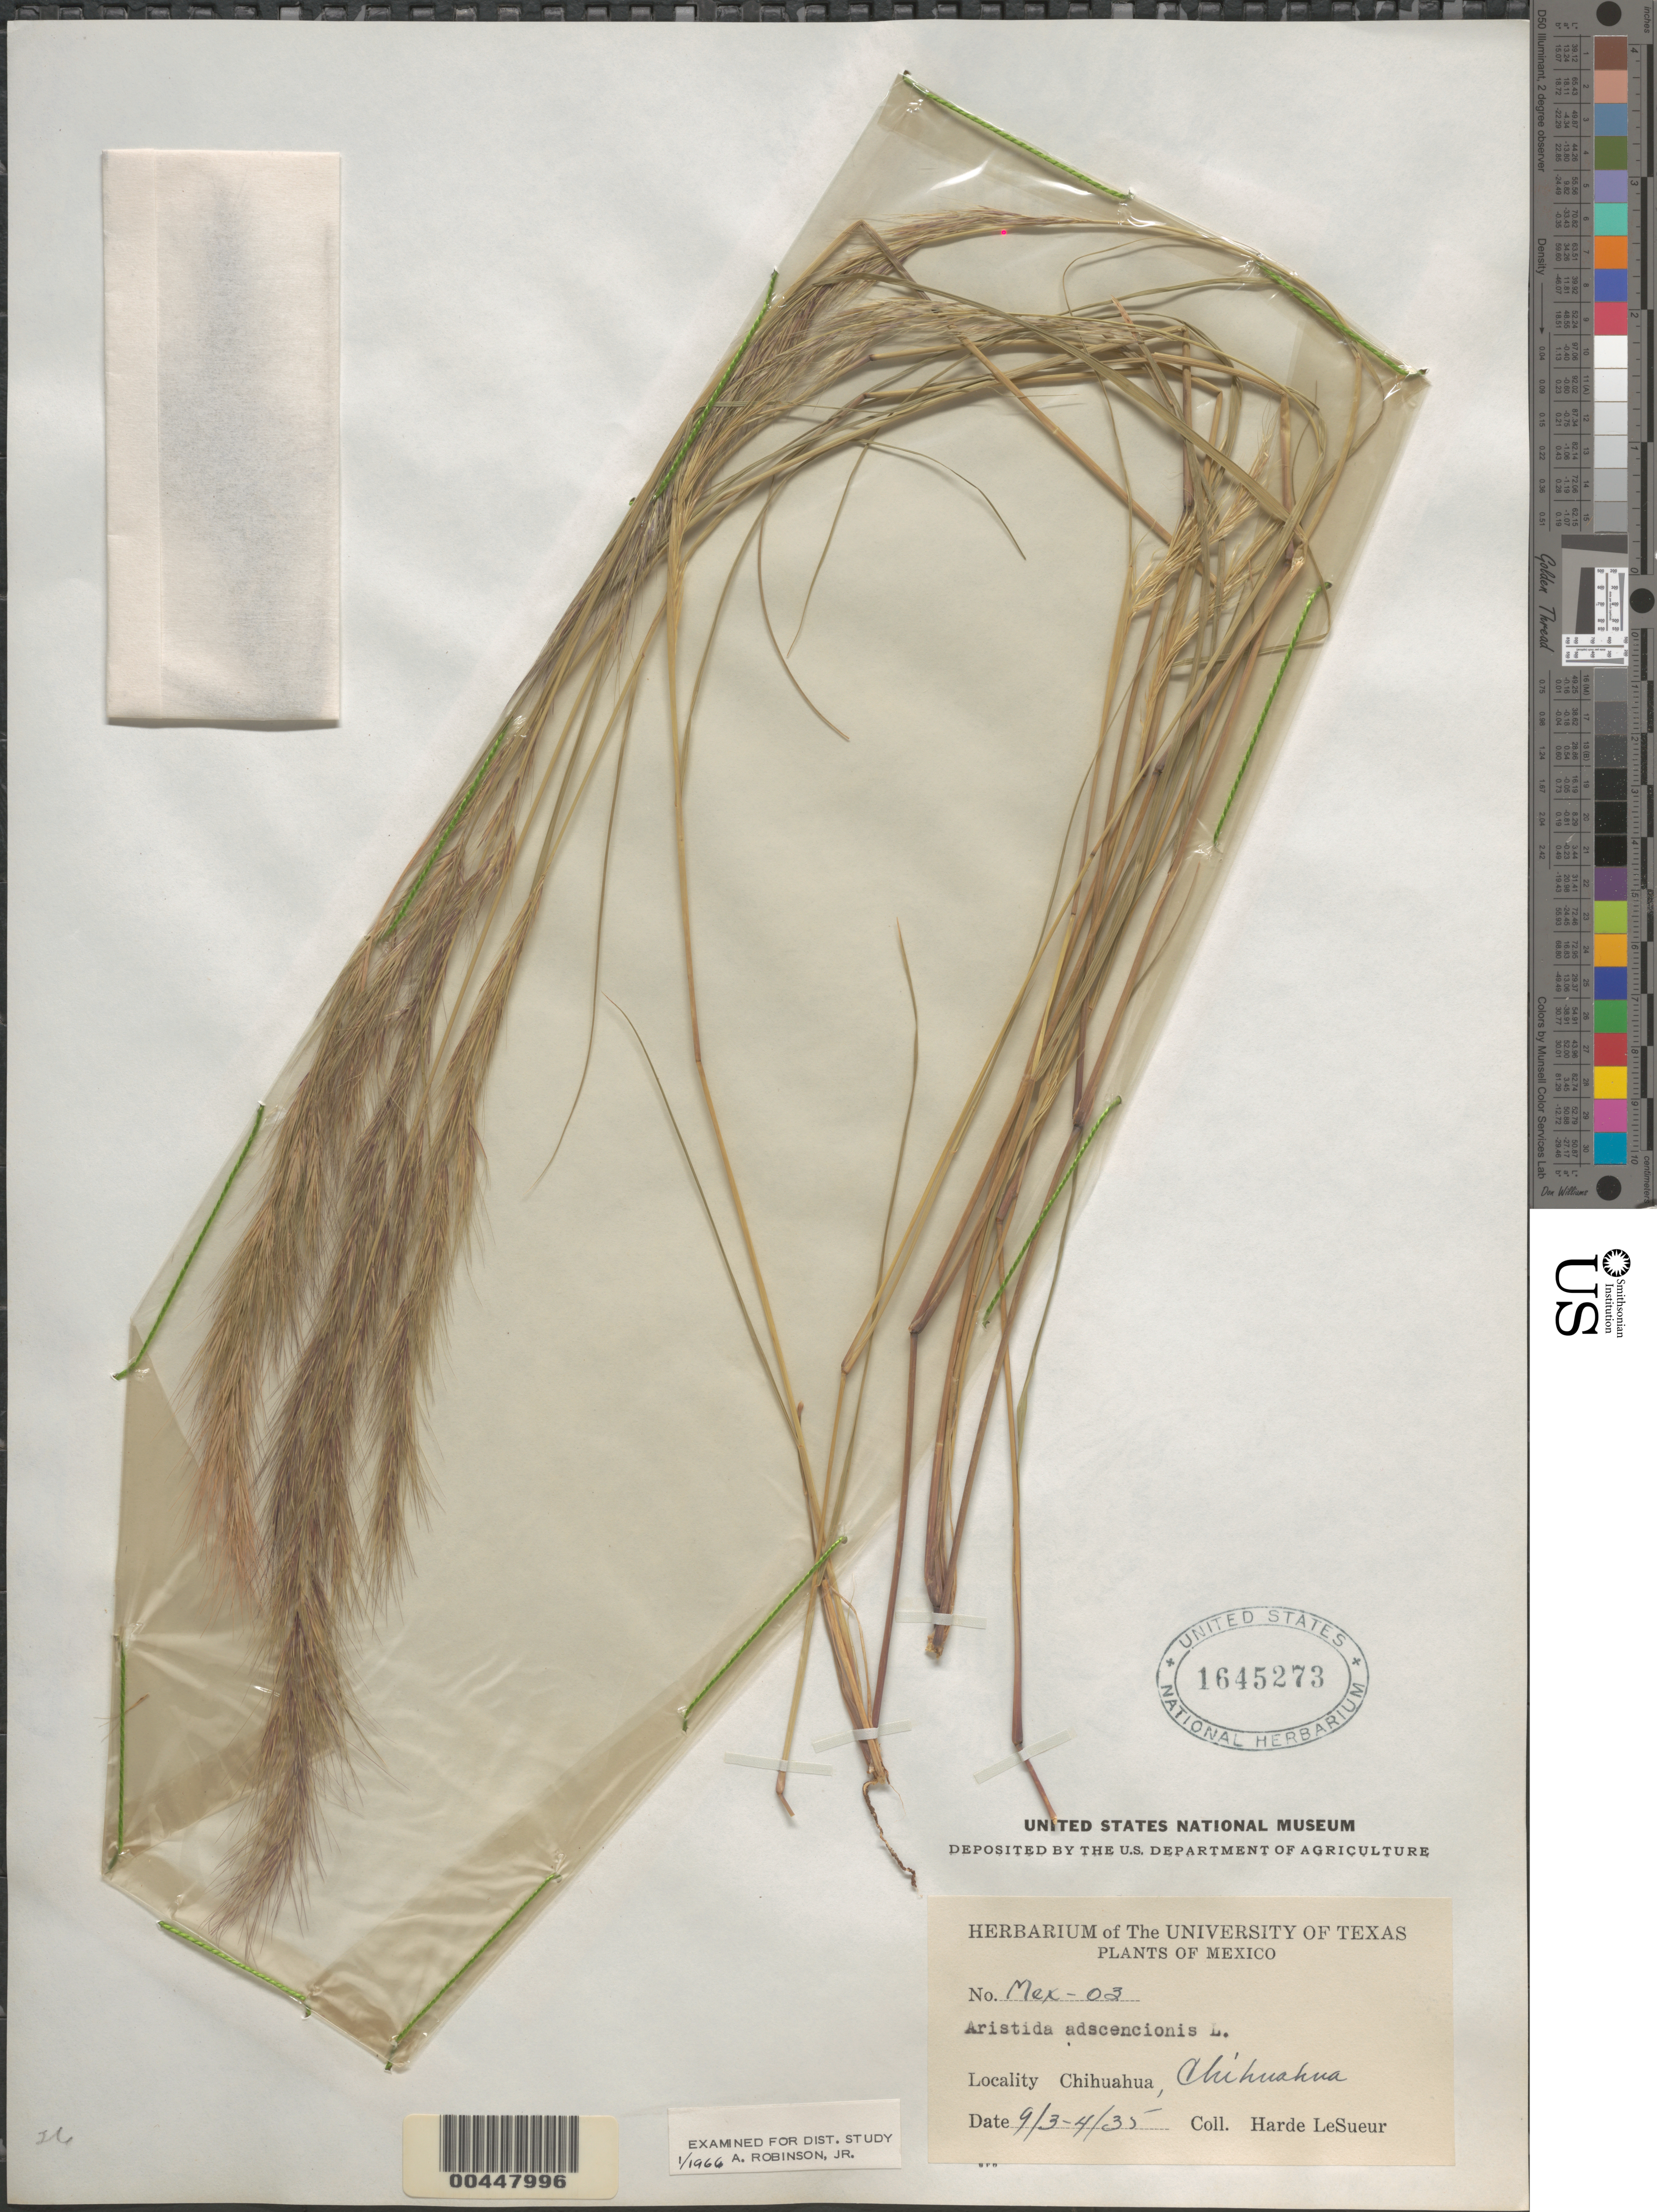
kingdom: Plantae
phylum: Tracheophyta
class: Liliopsida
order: Poales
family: Poaceae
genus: Aristida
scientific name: Aristida adscensionis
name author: L.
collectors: D. H. LeSueur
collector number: Me-03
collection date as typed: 3 Sep 1935 to 4 Sep 1935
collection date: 1935-09-03/1935-09-04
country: Mexico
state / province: Chihuahua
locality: Chihuahua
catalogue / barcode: US 1645273